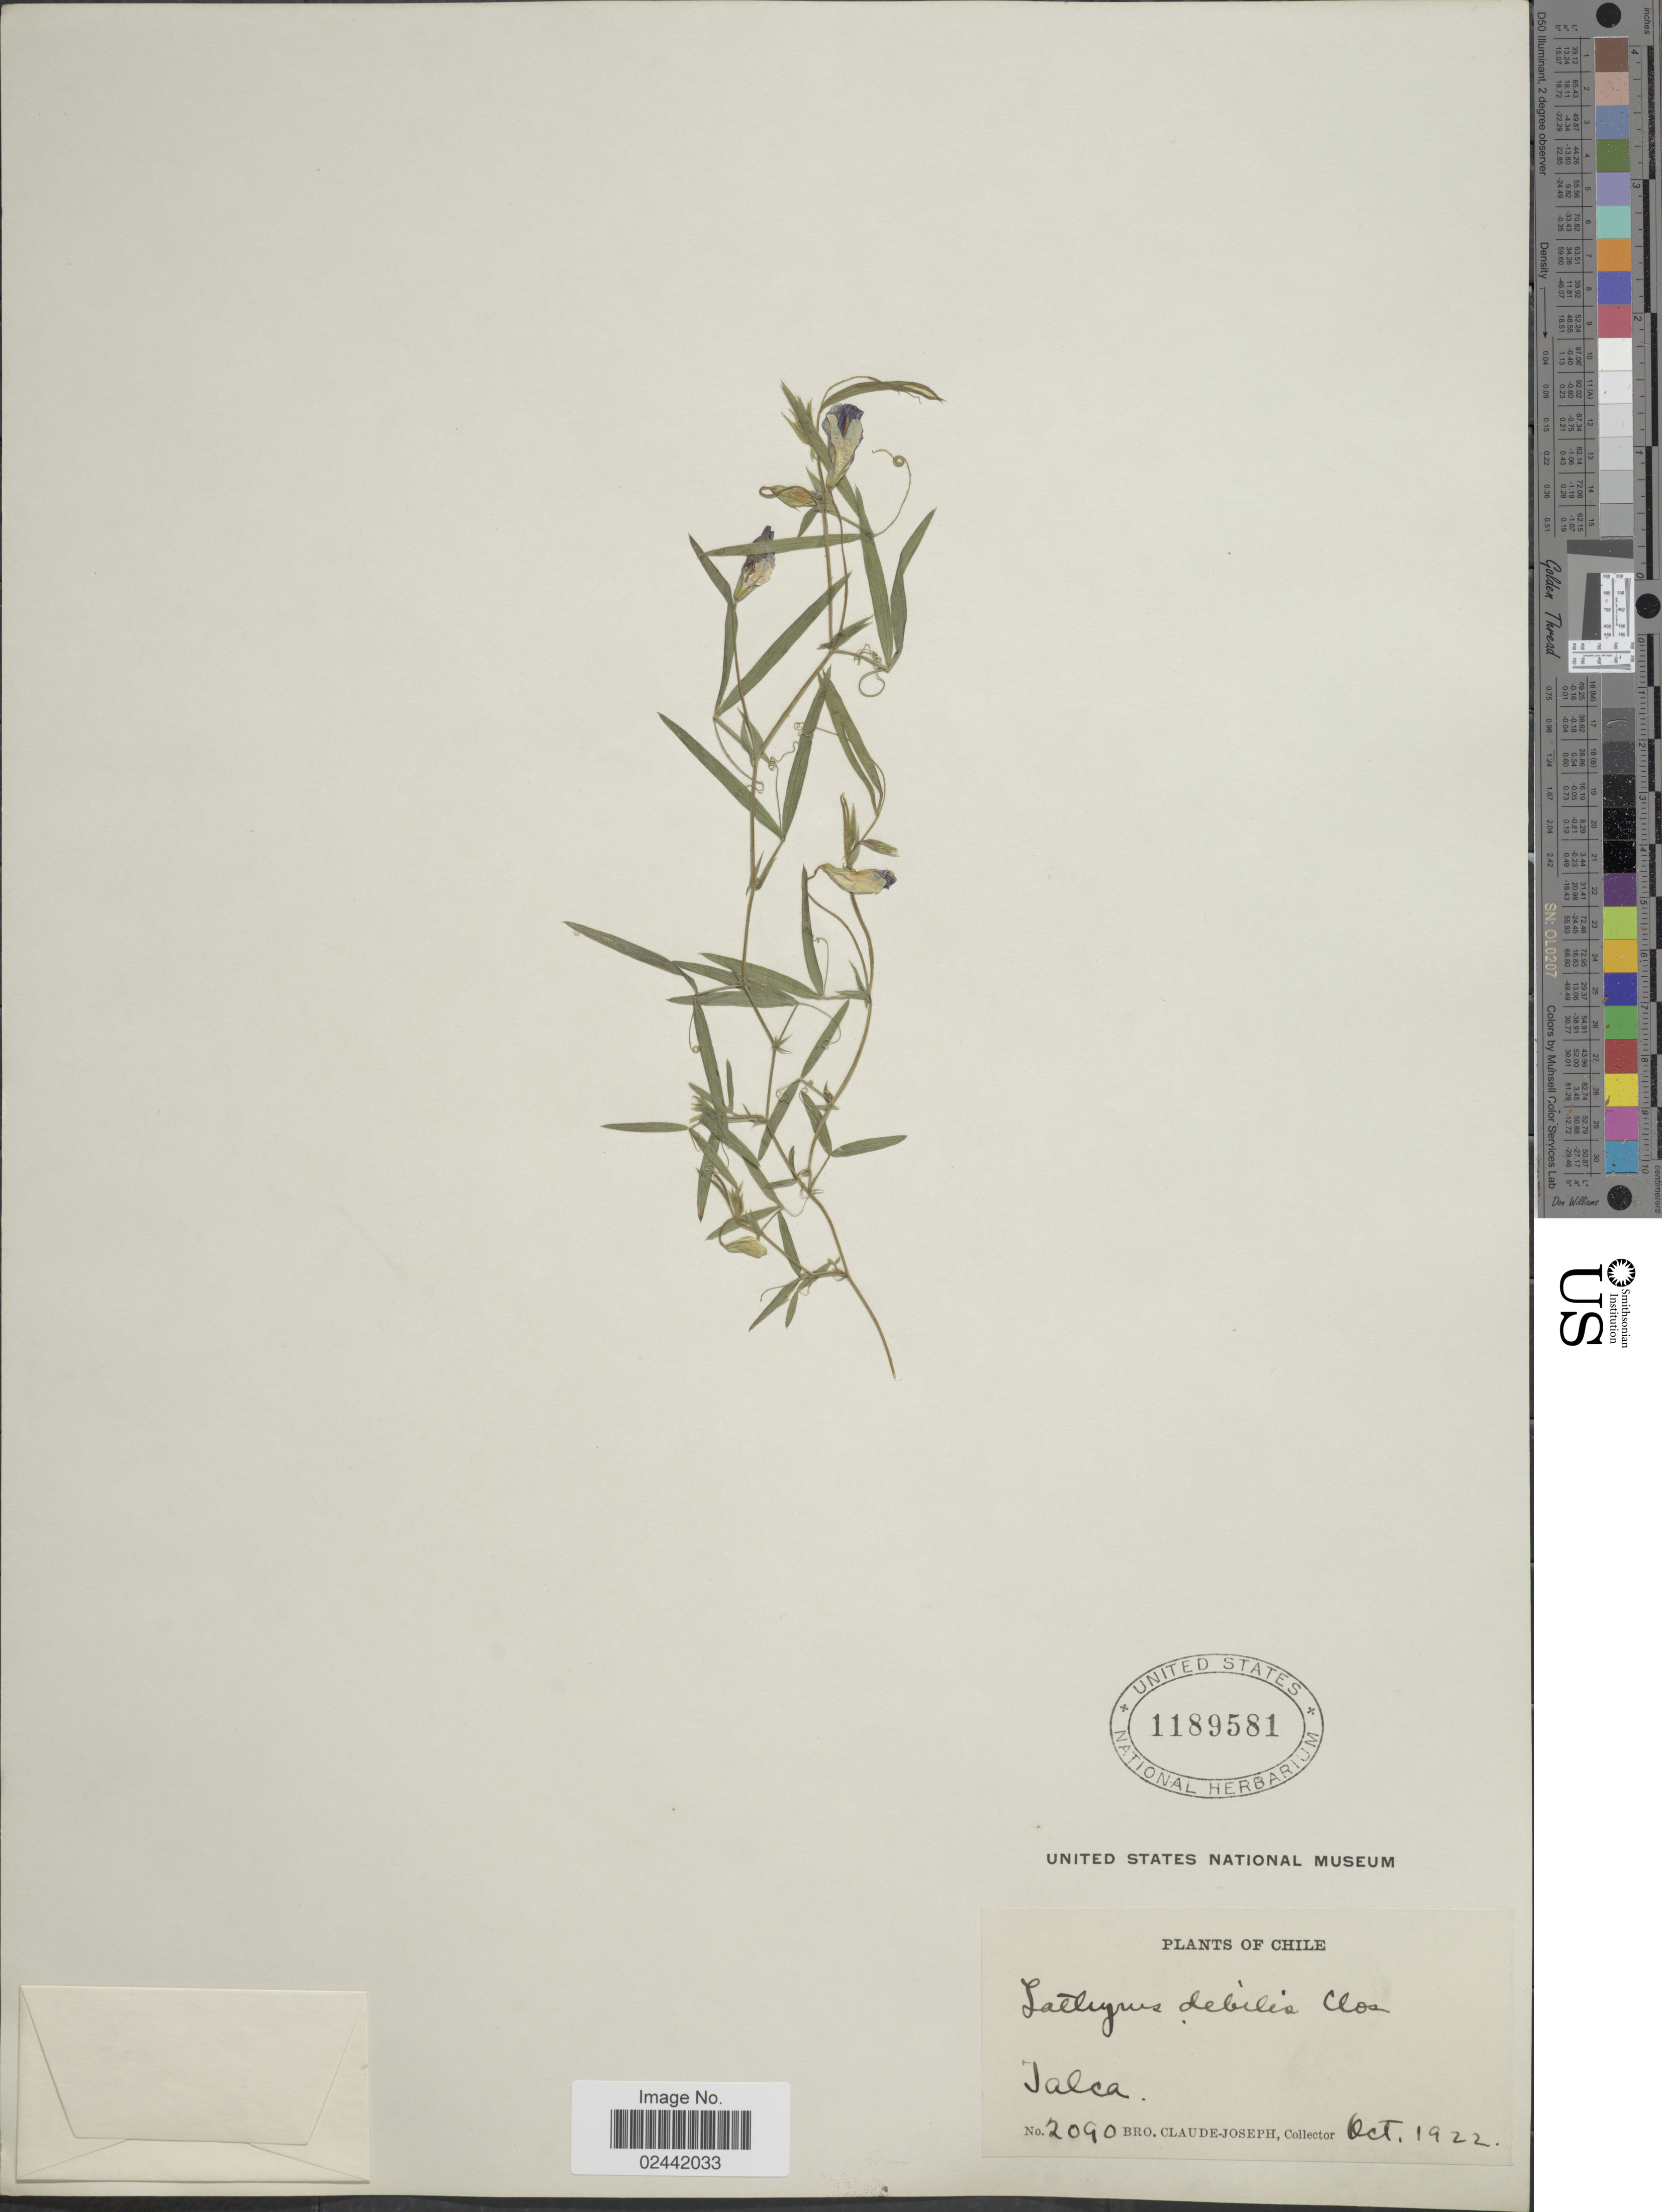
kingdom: Plantae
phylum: Tracheophyta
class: Magnoliopsida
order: Fabales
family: Fabaceae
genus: Lathyrus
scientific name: Lathyrus debilis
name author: Vogel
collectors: Bro. Claude-Joseph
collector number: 2090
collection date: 1922-10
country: Chile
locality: Talca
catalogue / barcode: US 1189581